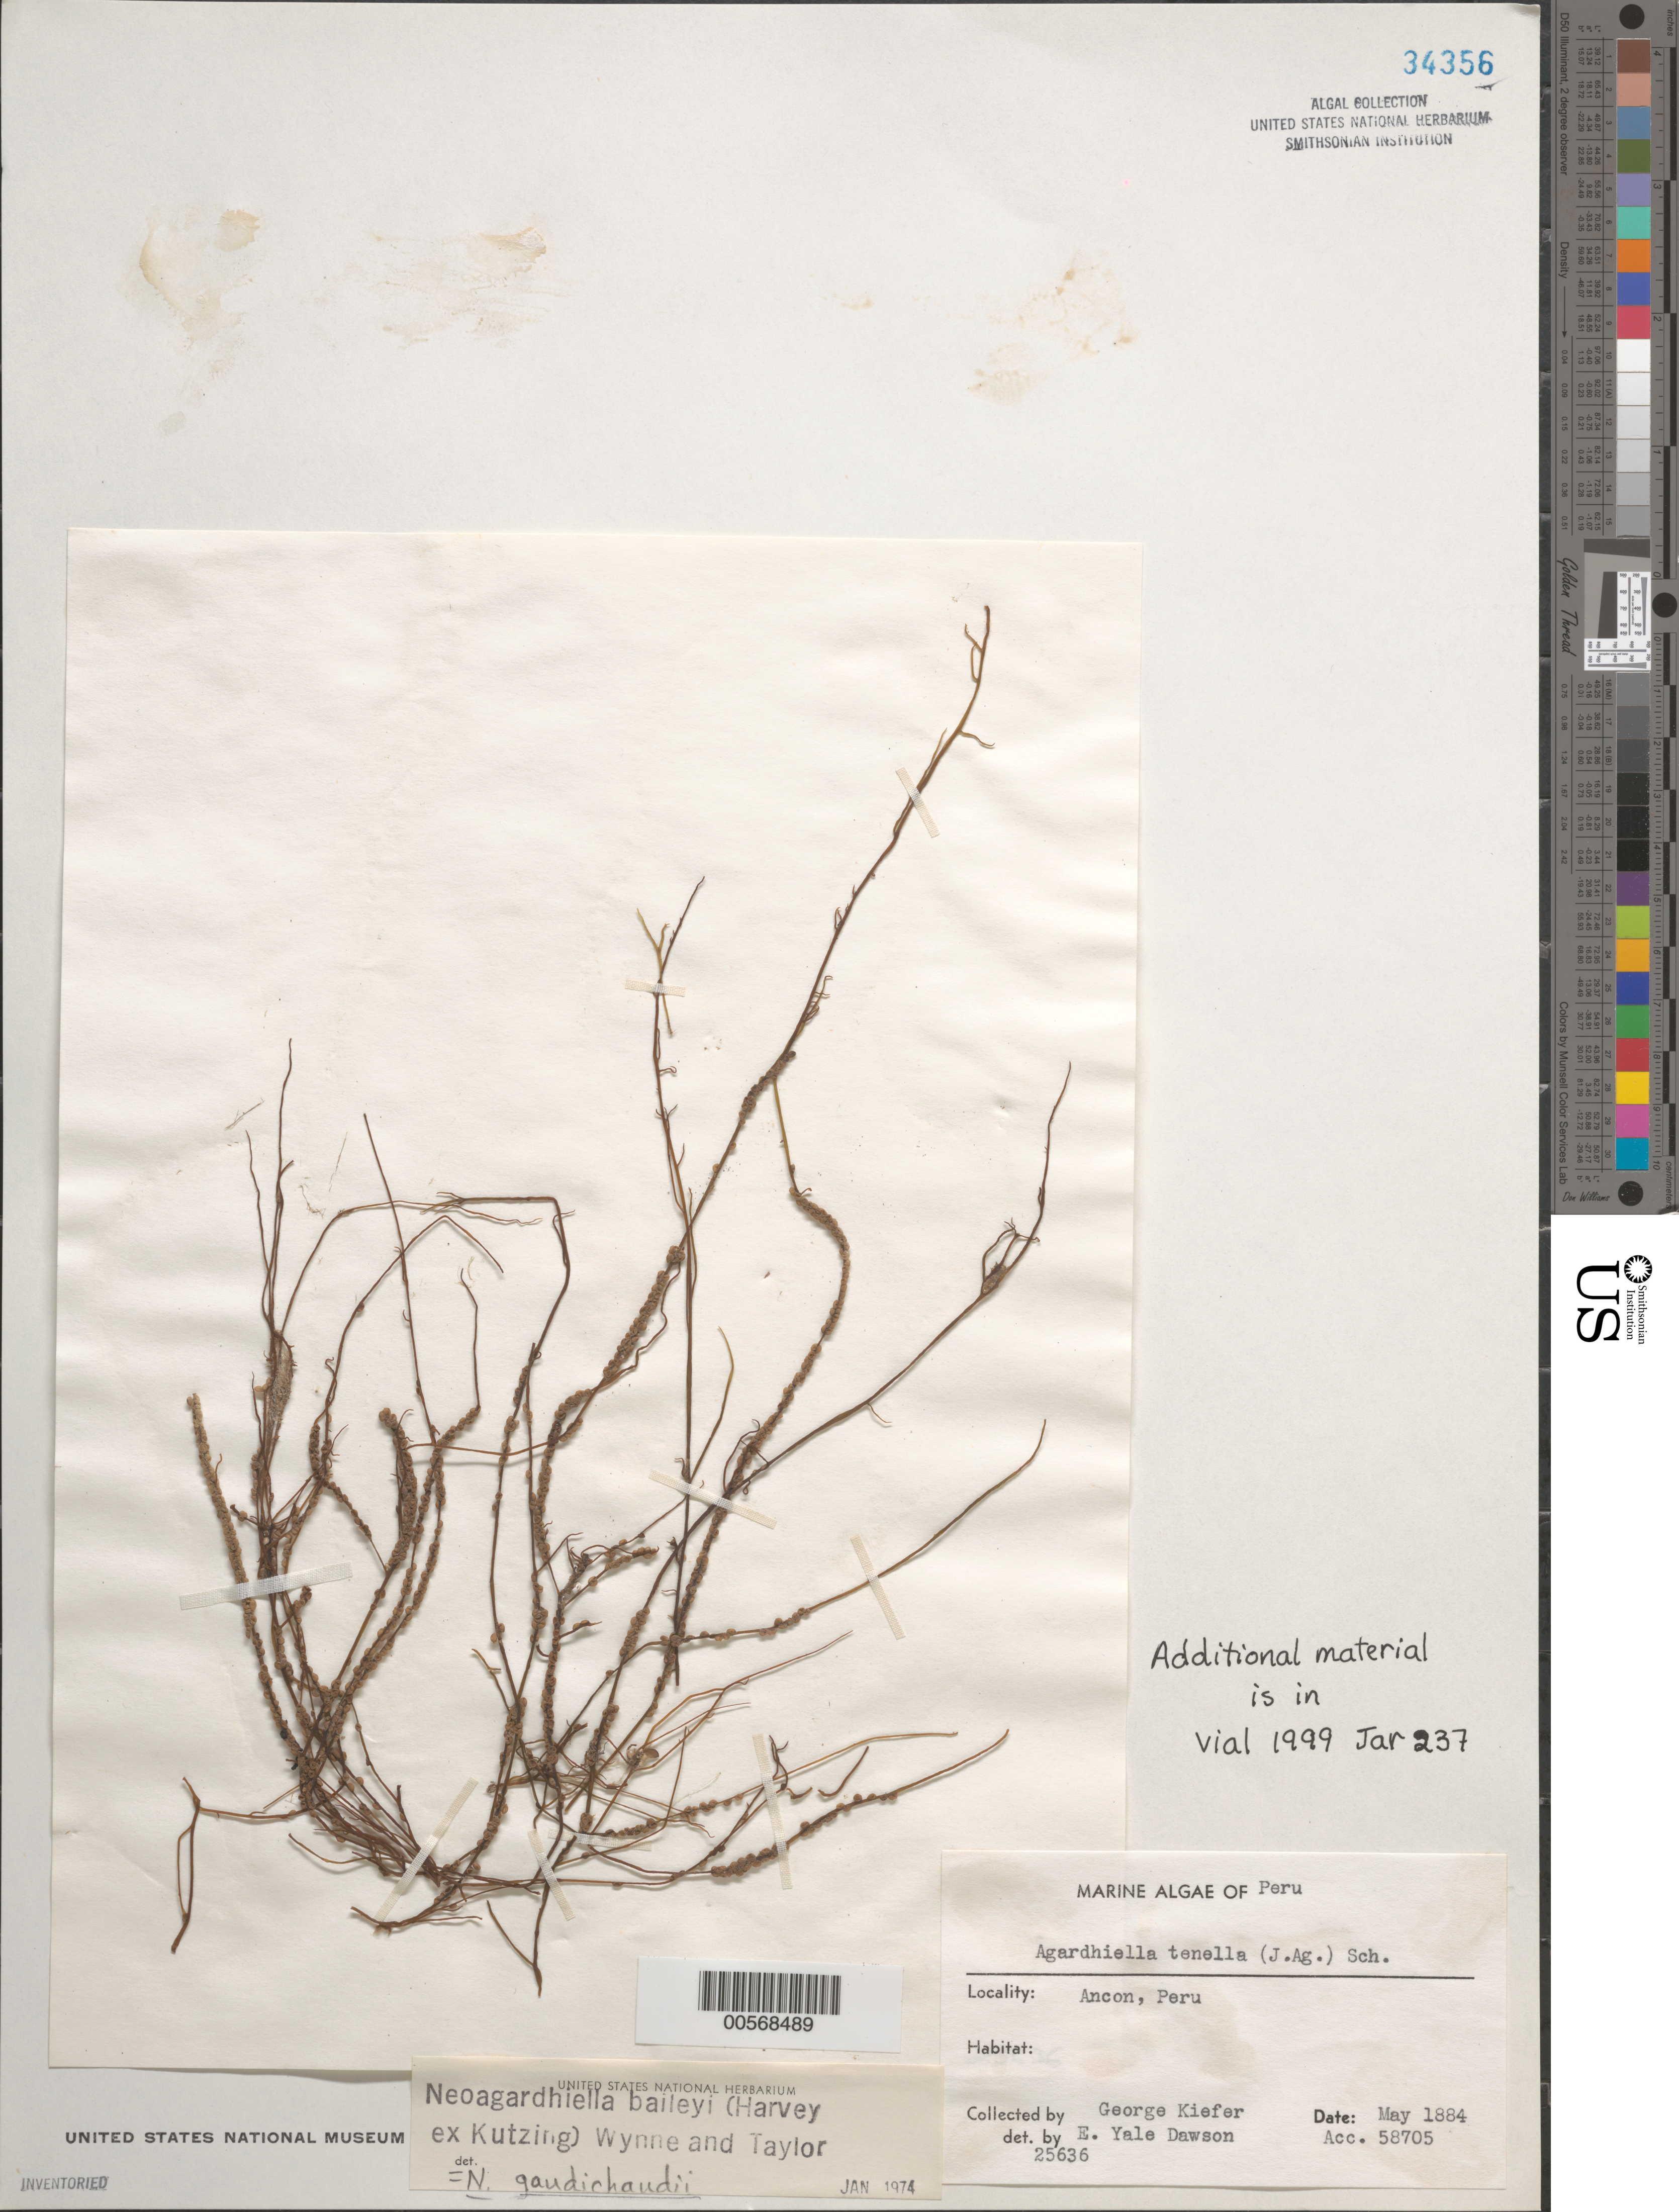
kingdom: Plantae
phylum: Rhodophyta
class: Florideophyceae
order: Gigartinales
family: Solieriaceae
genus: Sarcodiotheca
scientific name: Sarcodiotheca gaudichaudii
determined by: Algae name updating Project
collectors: G. Kiefer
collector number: EYD 25636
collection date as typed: May 1884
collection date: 1884-05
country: Peru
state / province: Lima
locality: Ancon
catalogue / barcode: US 34356